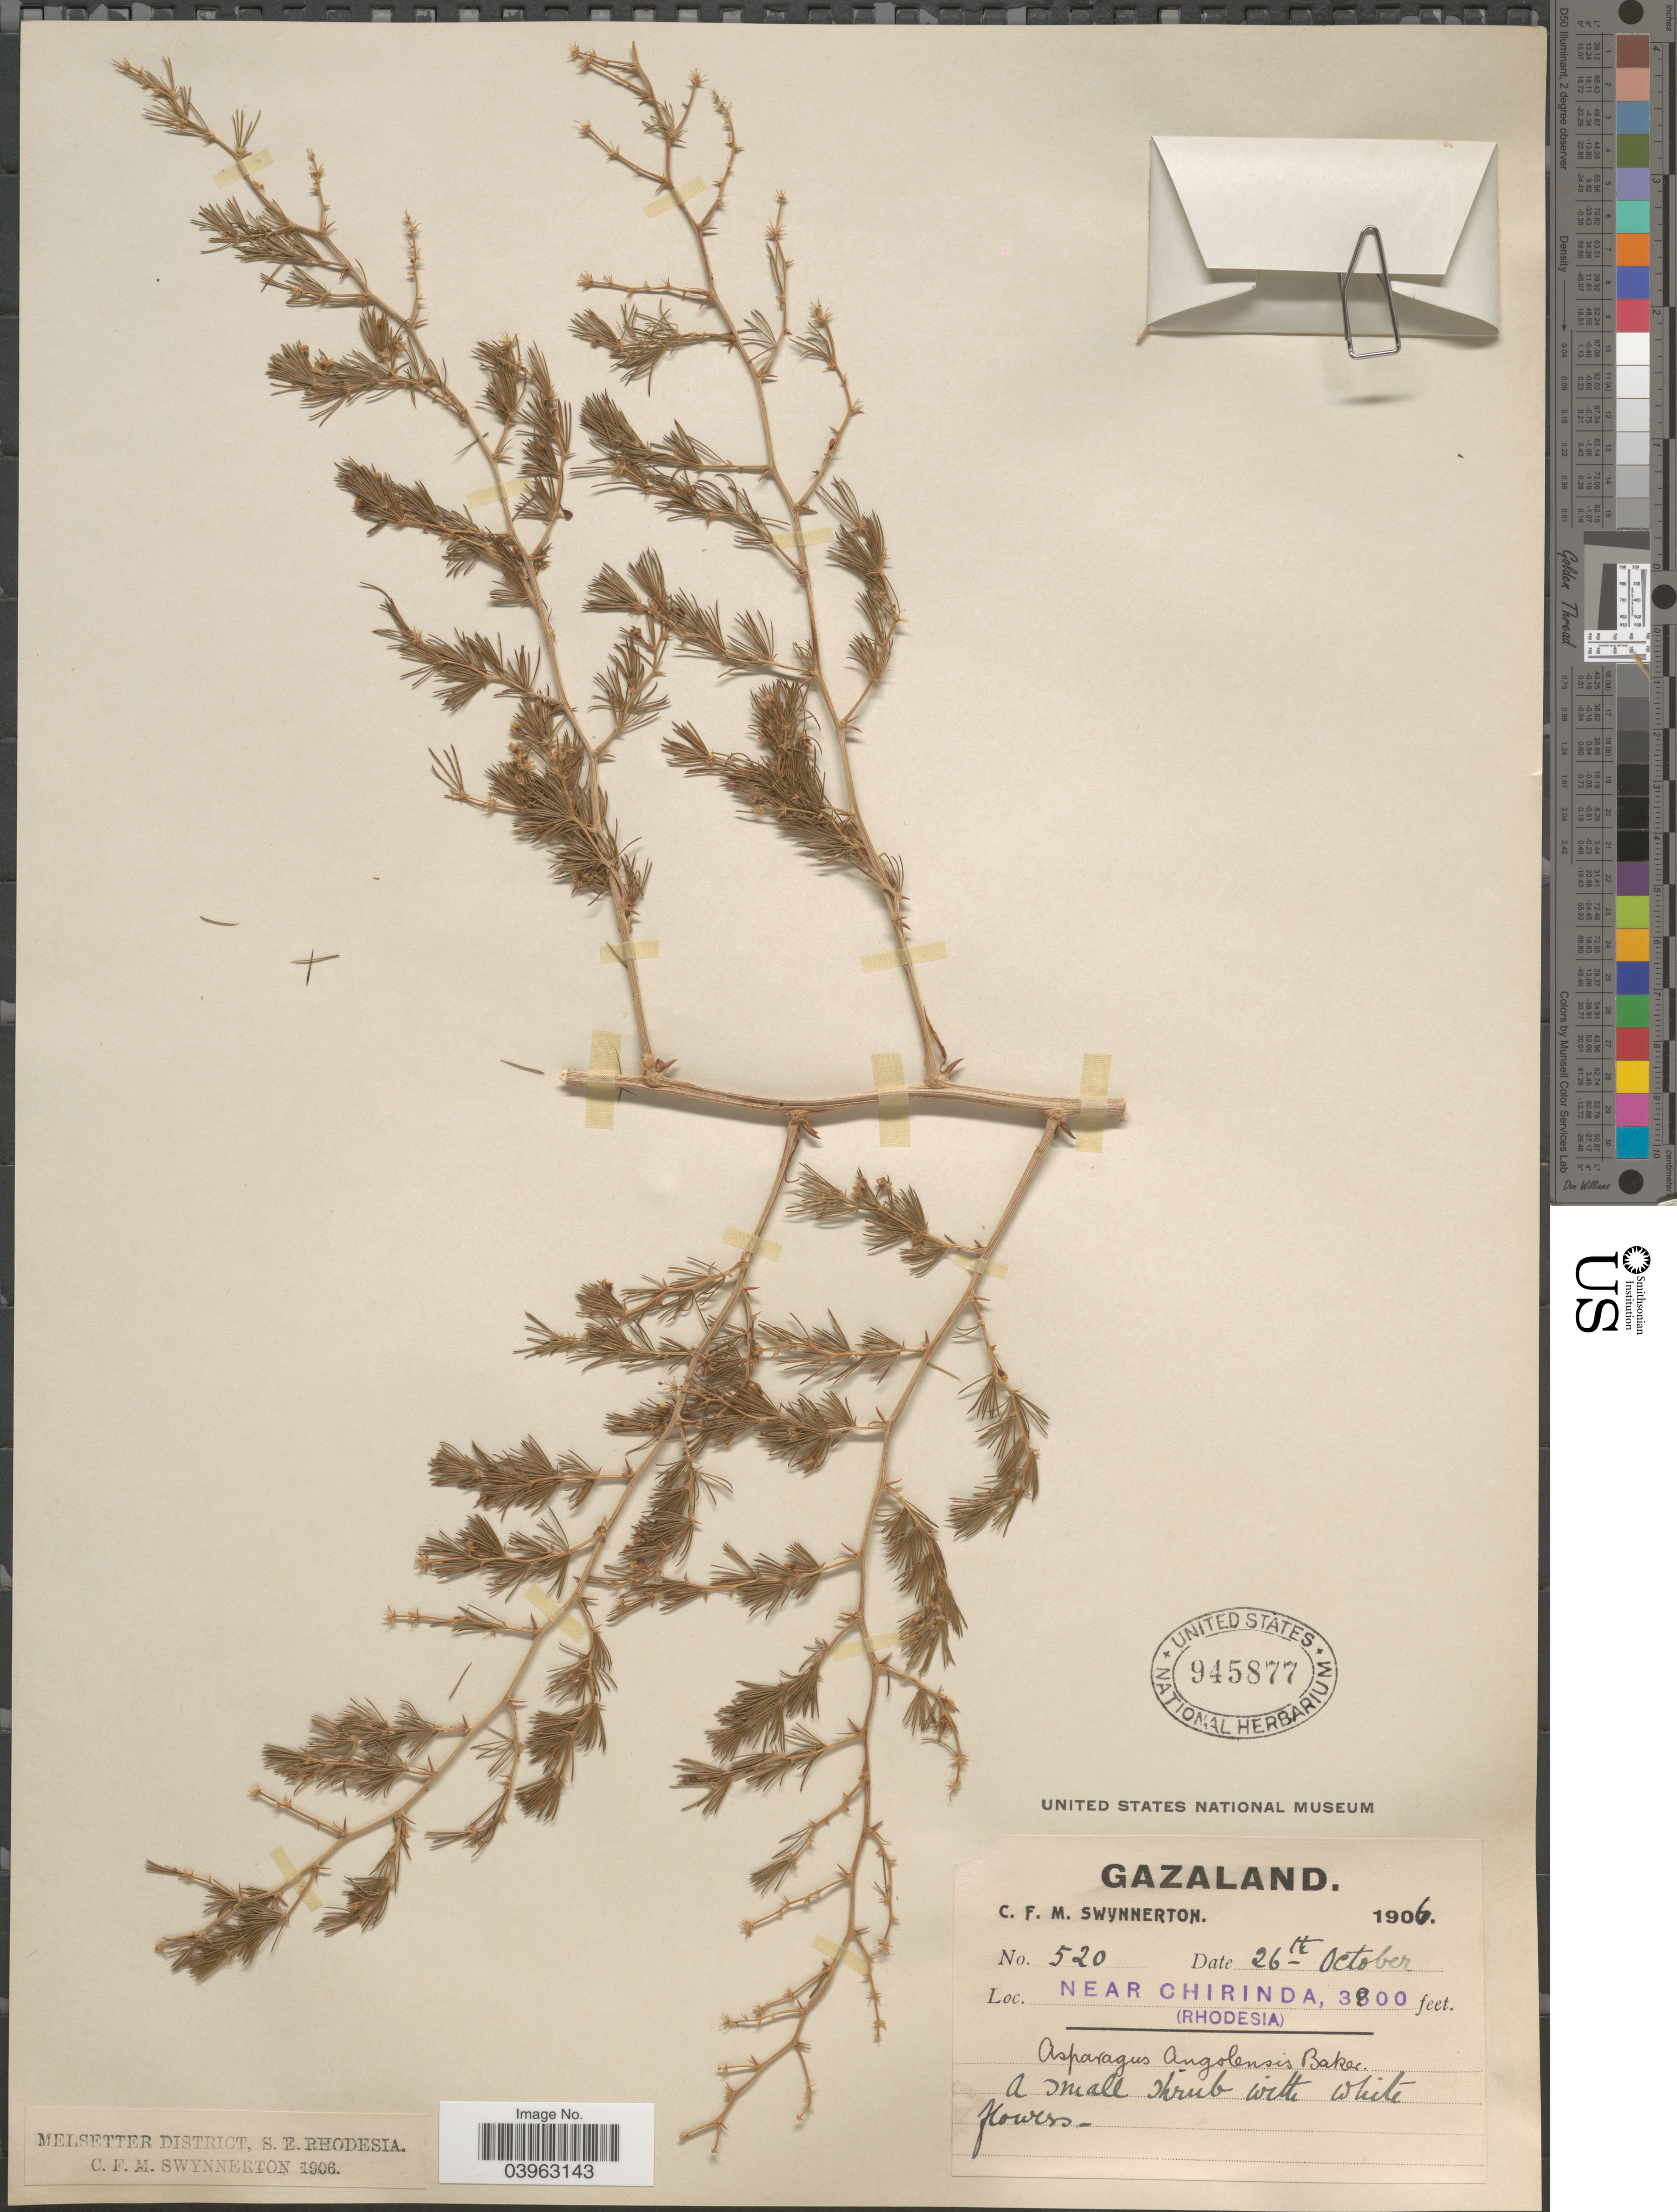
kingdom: Plantae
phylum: Tracheophyta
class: Liliopsida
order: Asparagales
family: Asparagaceae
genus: Asparagus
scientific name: Asparagus angolensis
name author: Baker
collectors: C. Swynnerton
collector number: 520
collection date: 1906-10-26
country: Zimbabwe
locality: Gazaland. Near Chirinda. (Rhodesia).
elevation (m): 1158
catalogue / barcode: US 945877